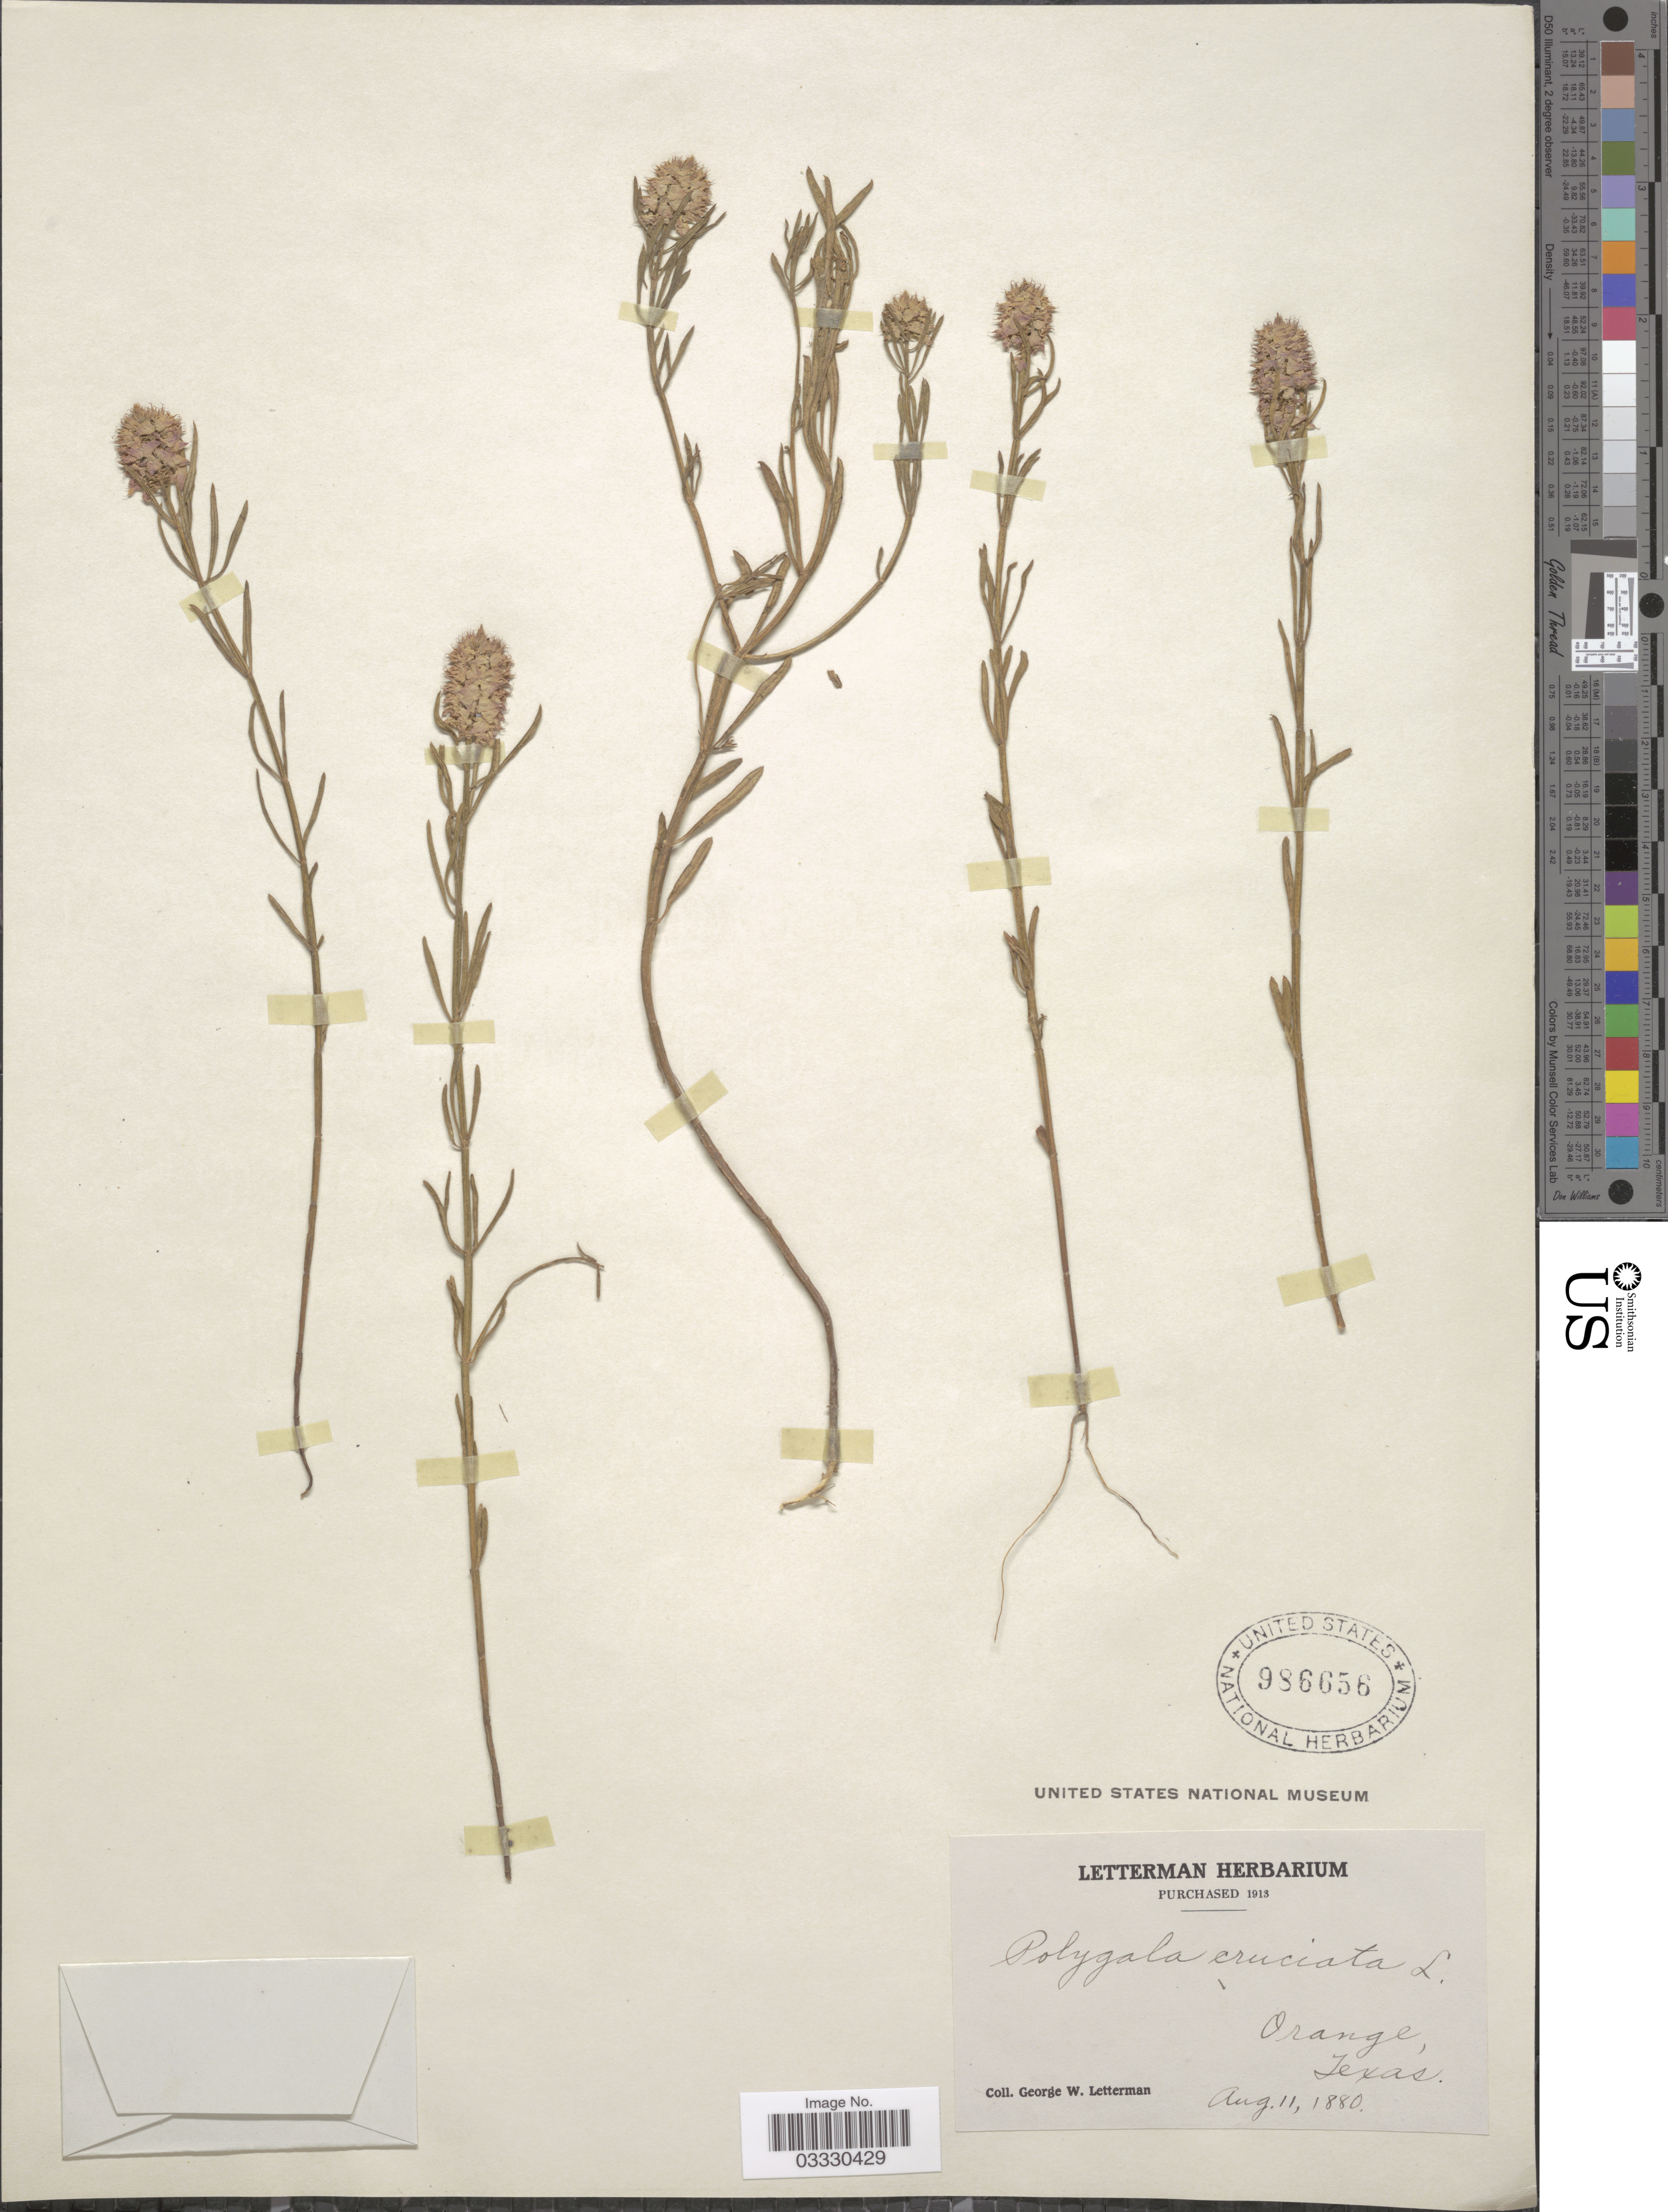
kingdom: Plantae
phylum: Tracheophyta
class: Magnoliopsida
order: Fabales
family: Polygalaceae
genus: Polygala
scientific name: Polygala cruciata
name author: L.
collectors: G. W. Letterman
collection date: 1880-08-11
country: United States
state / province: Texas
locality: Orange.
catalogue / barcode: US 986656